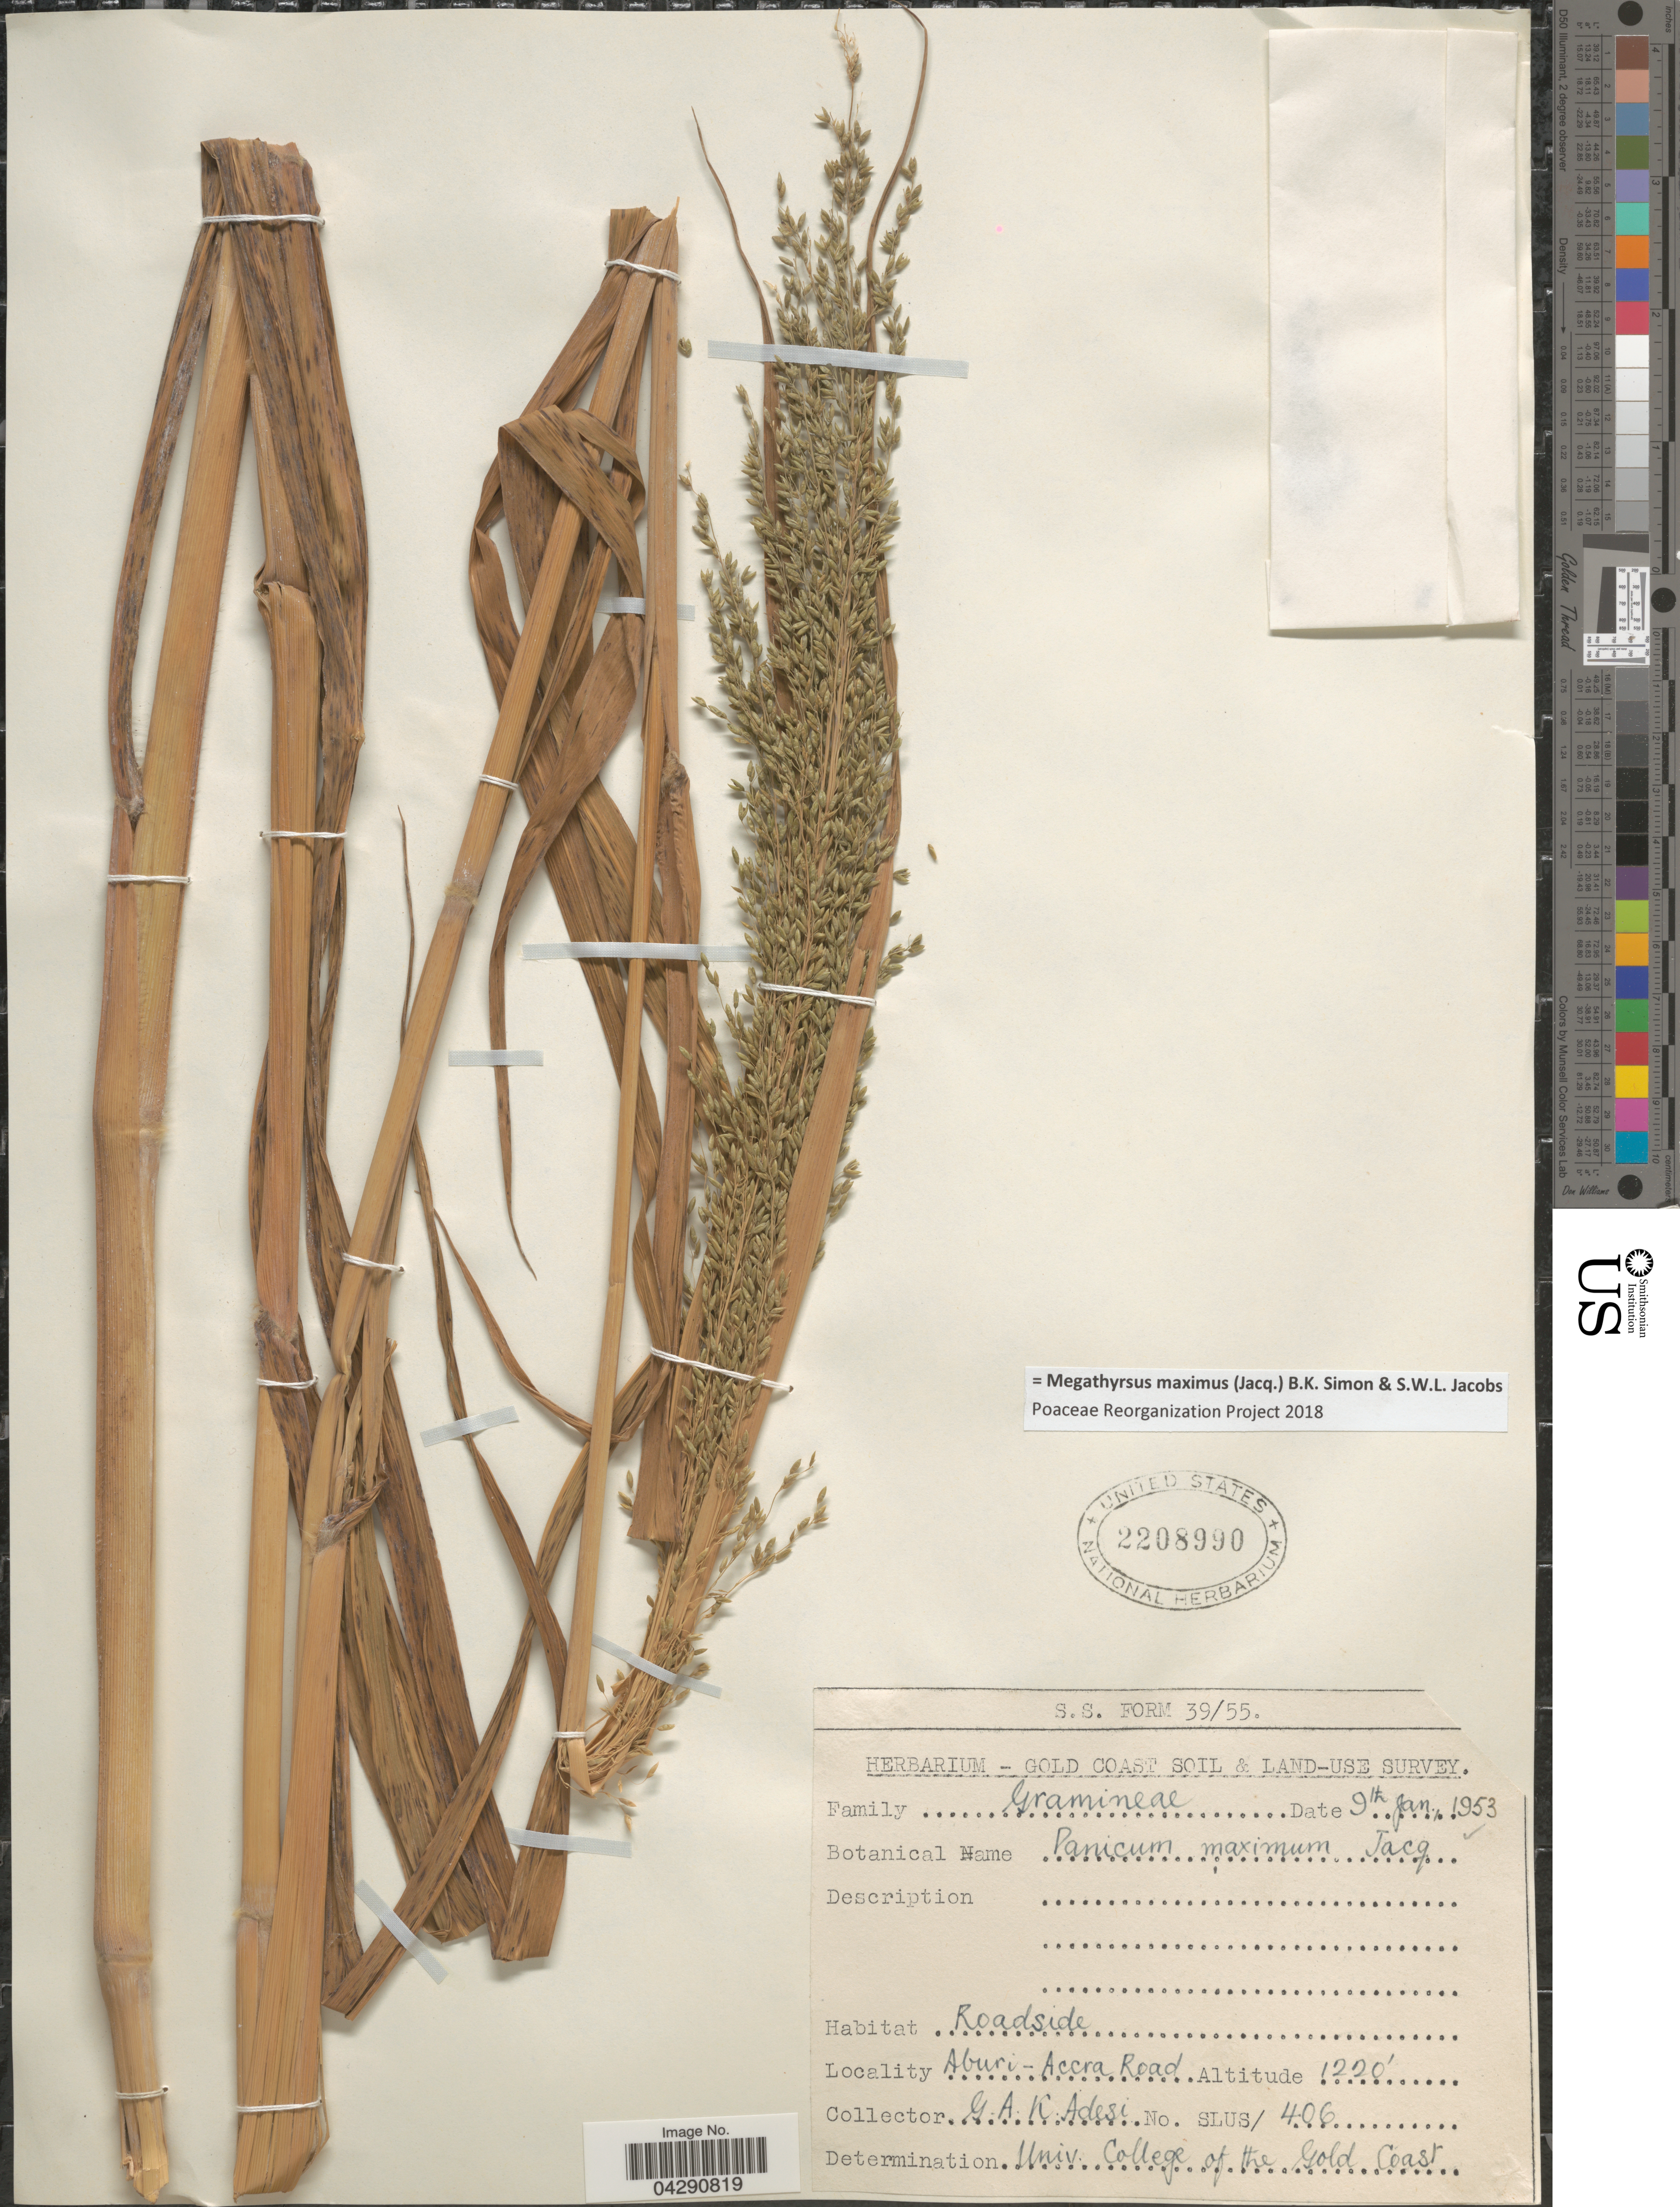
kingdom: Plantae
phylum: Tracheophyta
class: Liliopsida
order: Poales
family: Poaceae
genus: Megathyrsus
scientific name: Megathyrsus maximus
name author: (Jacq.) B.K. Simon & S.W.L. Jacobs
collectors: G. A. K. Adesi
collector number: SLUS/406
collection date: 1953-01-09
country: Ghana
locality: Aburi-Accra Road.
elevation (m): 372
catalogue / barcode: US 2208990